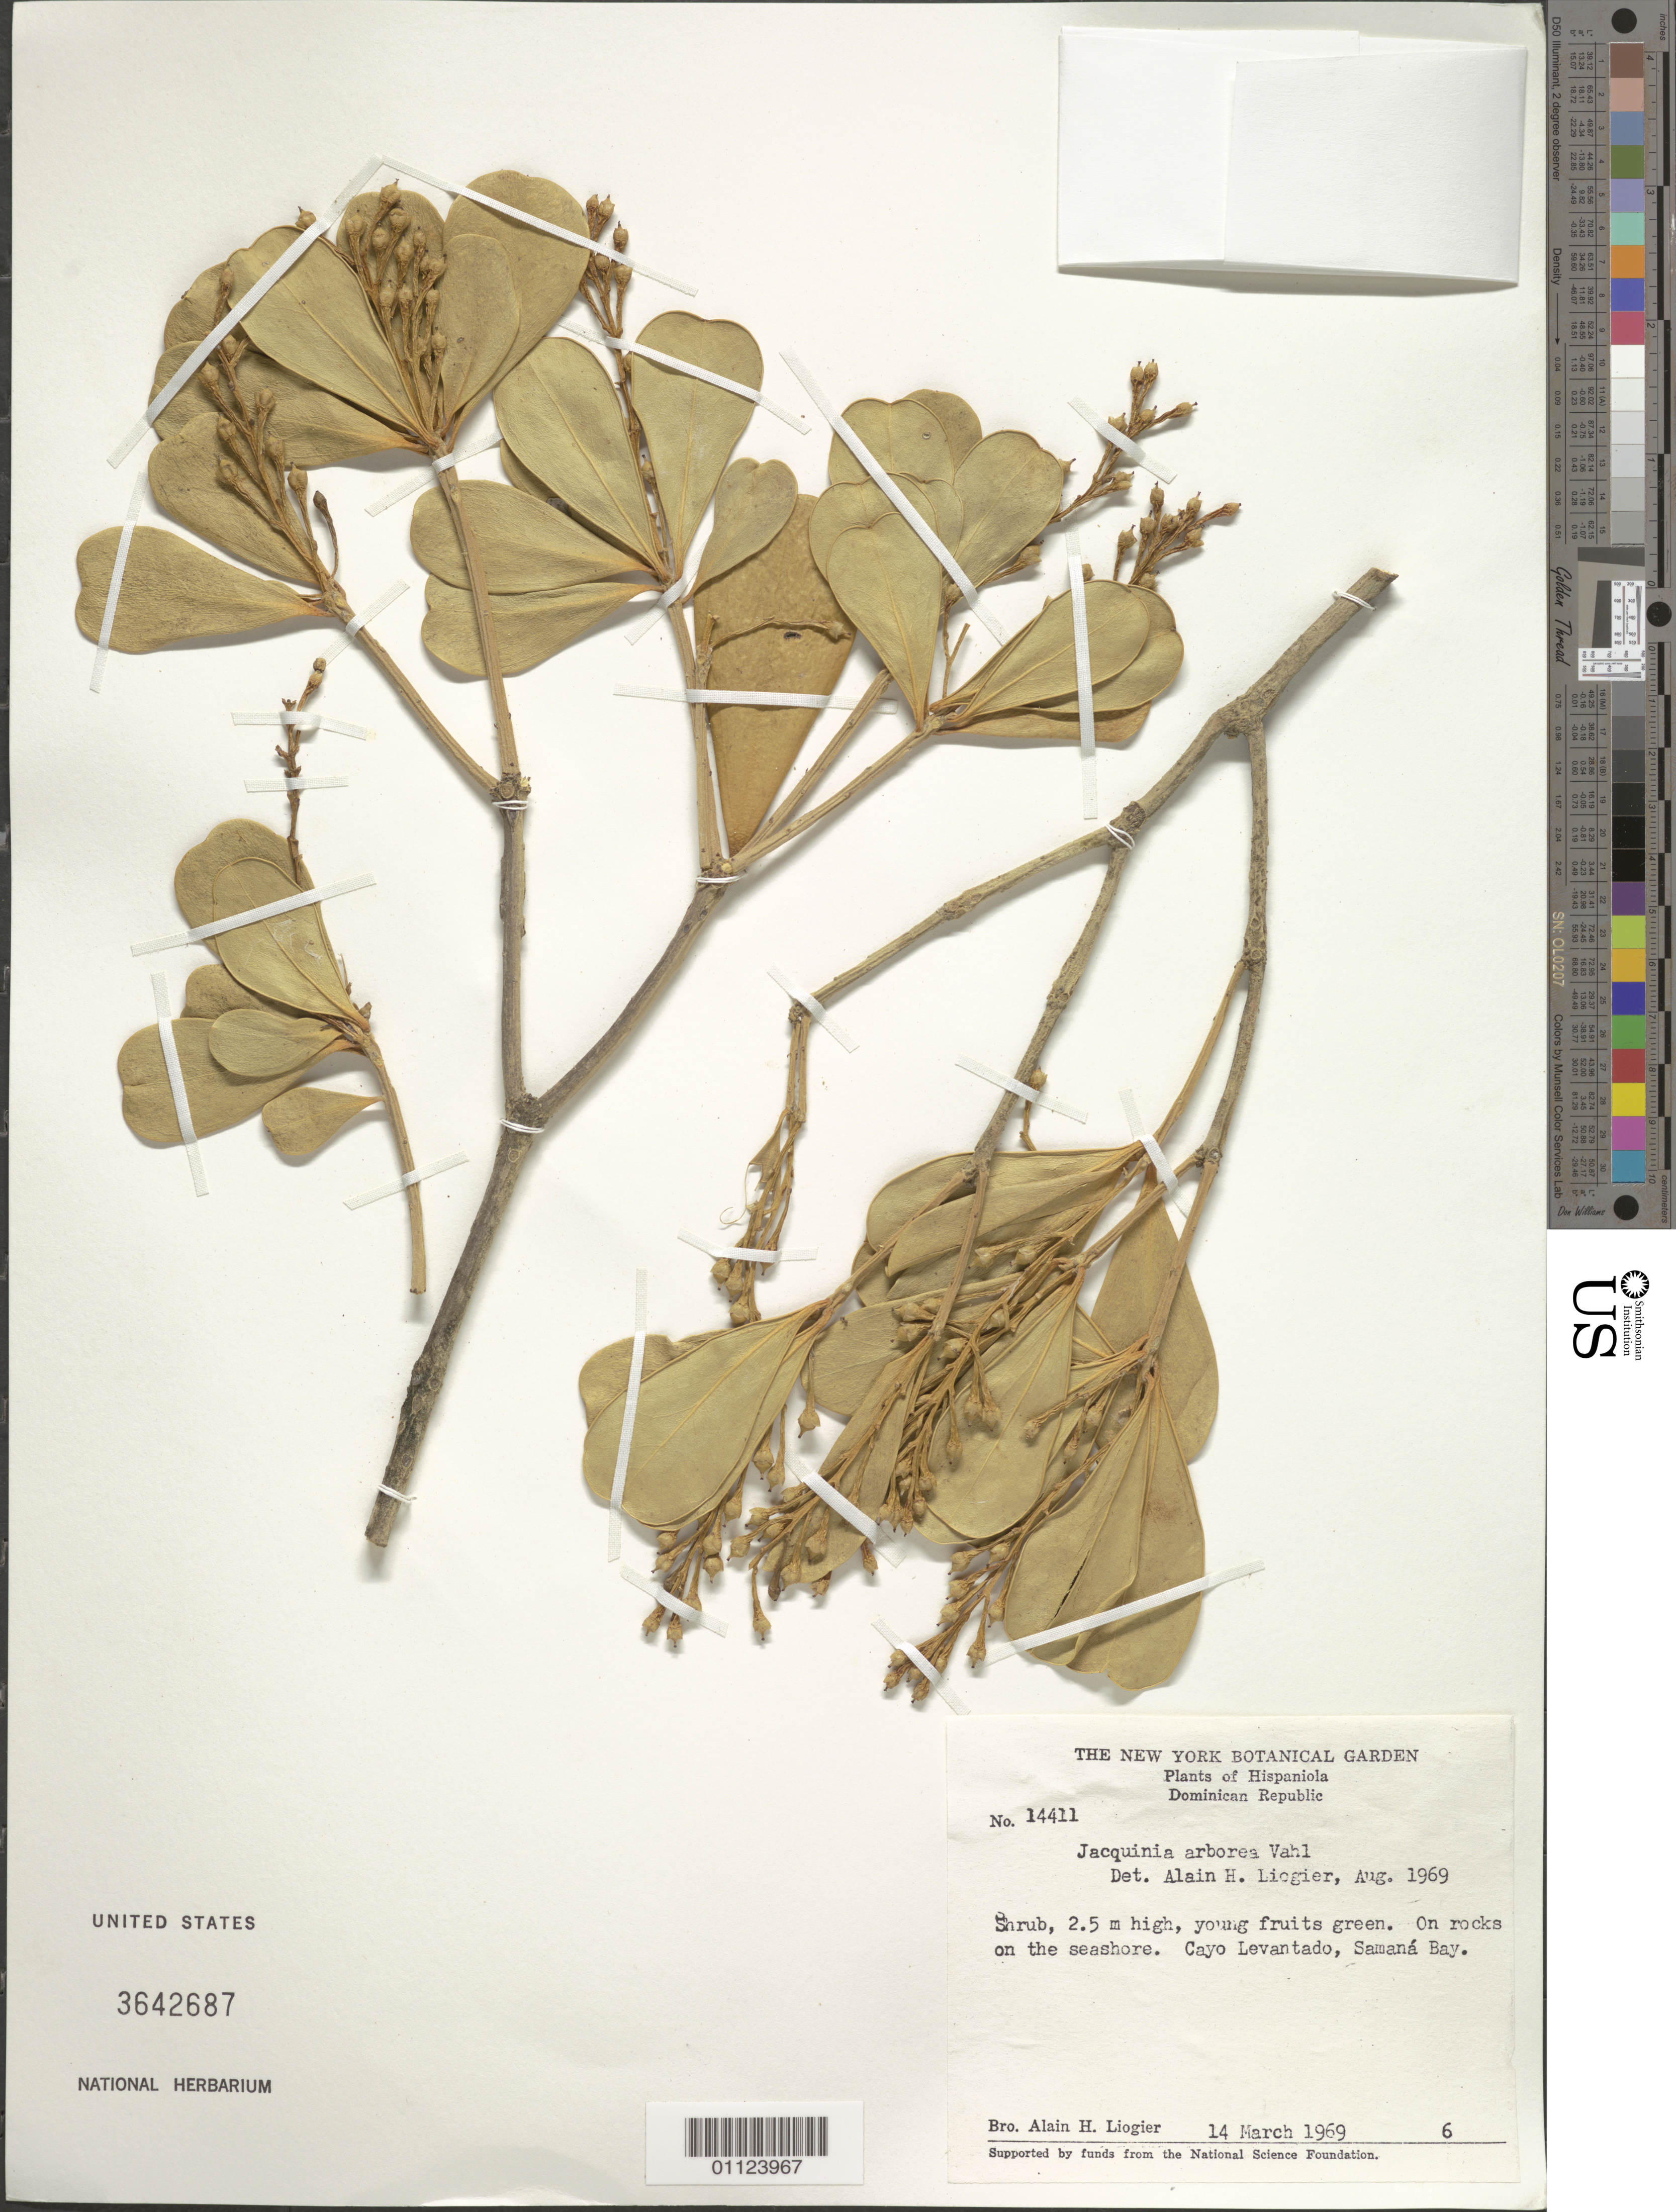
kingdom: Plantae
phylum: Tracheophyta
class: Magnoliopsida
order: Ericales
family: Primulaceae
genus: Jacquinia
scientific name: Jacquinia arborea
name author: Vahl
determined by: Liogier, Alain H.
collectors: A. H. Liogier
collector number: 14411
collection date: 1969-03-14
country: Dominican Republic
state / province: Samaná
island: Hispaniola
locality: Cayo Levantado, Samaná Bay.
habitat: On rocks on the seashore.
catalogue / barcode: US 3642687